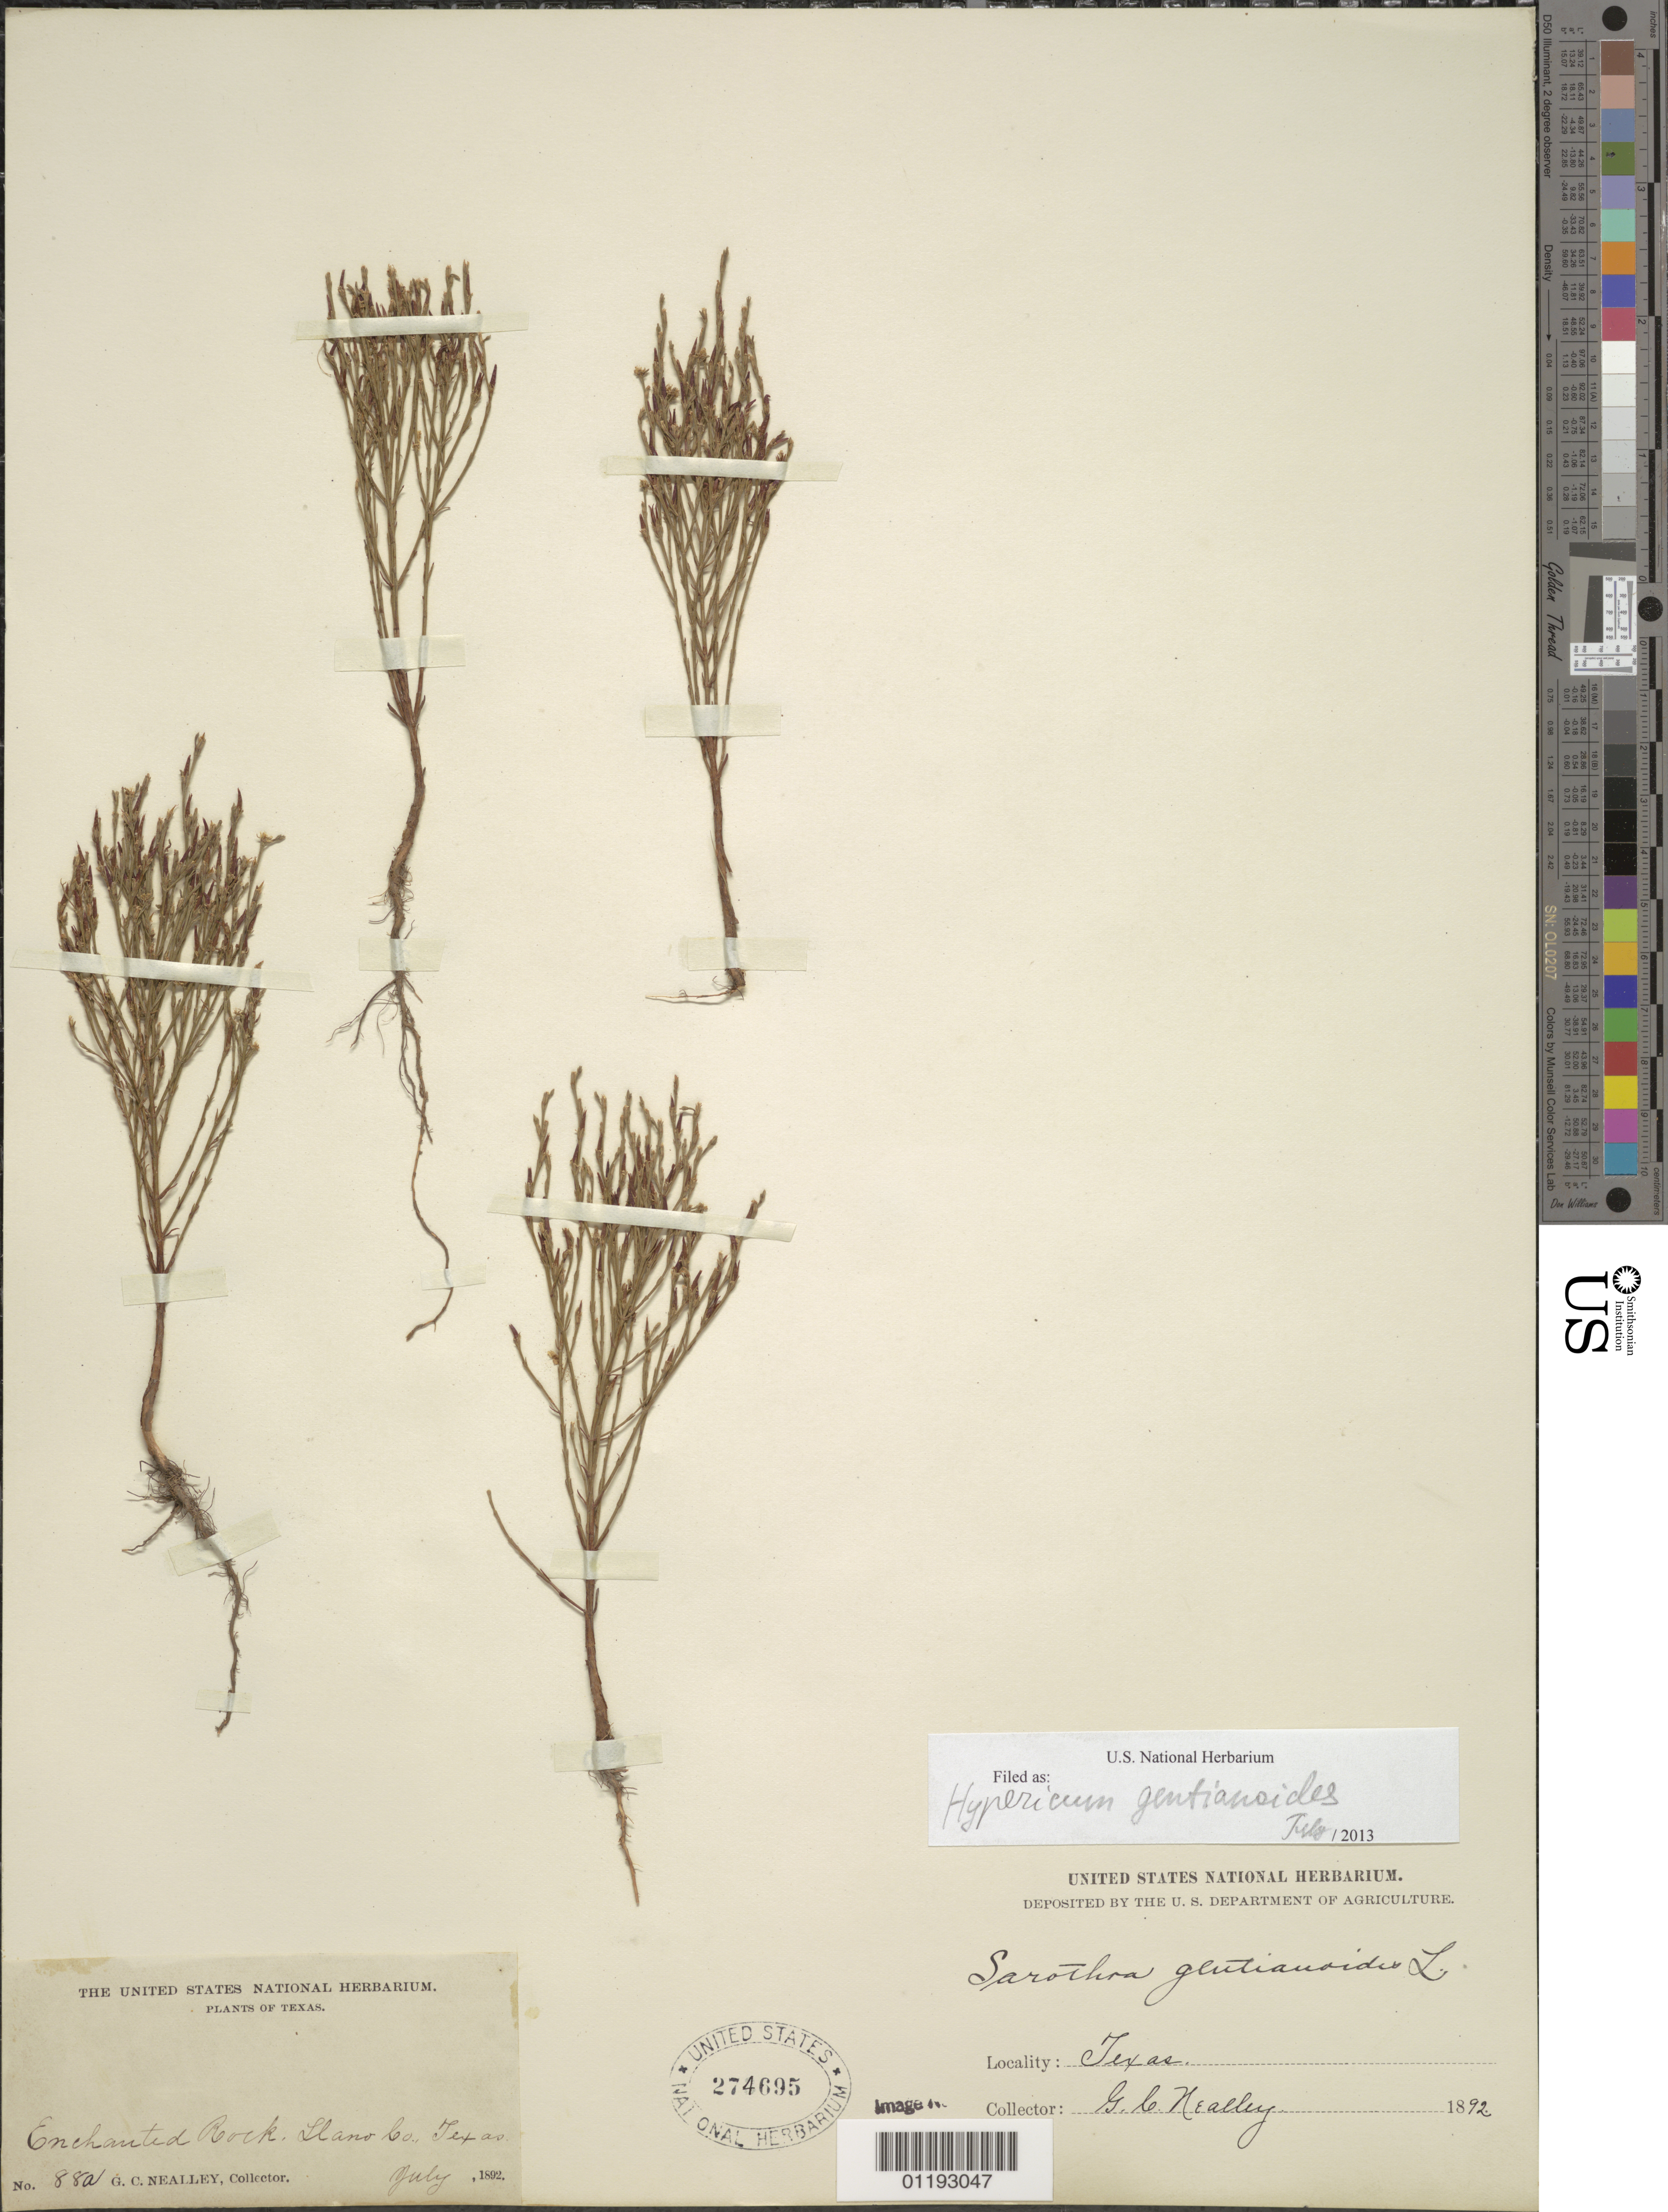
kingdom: Plantae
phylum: Tracheophyta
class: Magnoliopsida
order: Malpighiales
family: Hypericaceae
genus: Hypericum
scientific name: Hypericum gentianoides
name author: (L.) Britton, Stearns & Poggenb.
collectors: G. C. Nealley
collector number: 88 a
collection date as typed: Jul 1892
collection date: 1892-07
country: United States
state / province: Texas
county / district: Llano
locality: Enchanted Rock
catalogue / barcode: US 274695